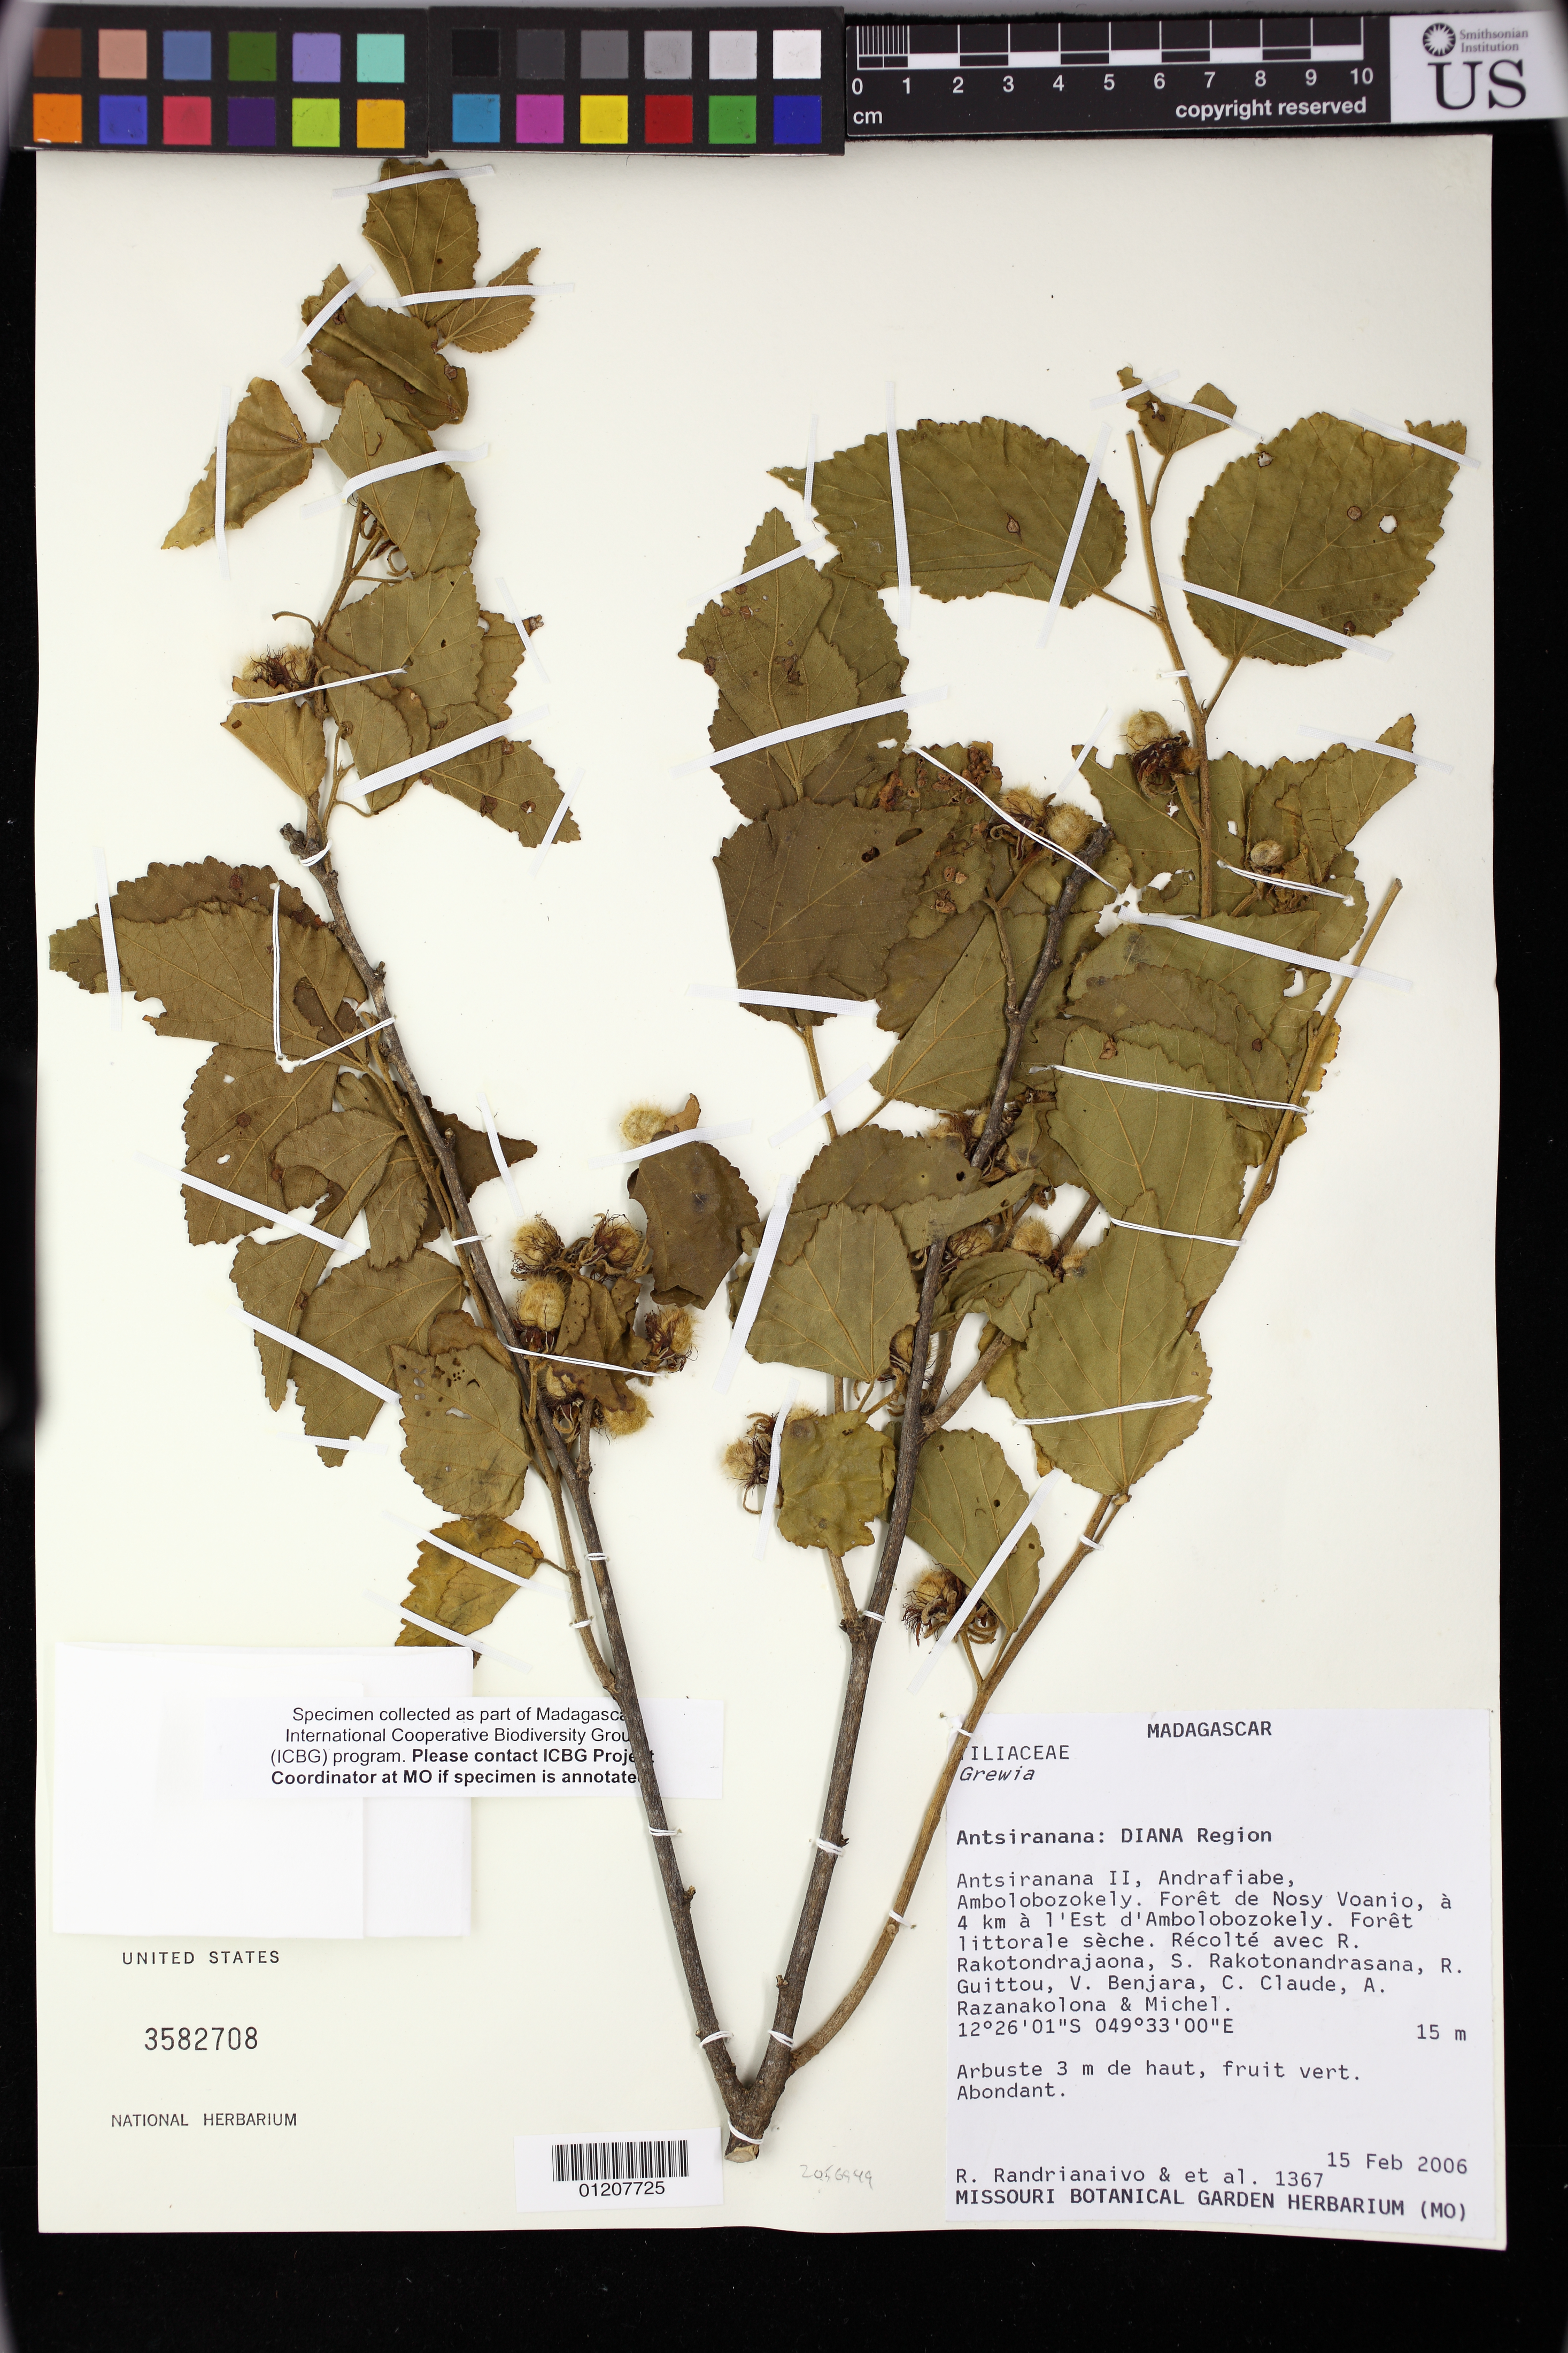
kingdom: Plantae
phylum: Tracheophyta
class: Magnoliopsida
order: Malvales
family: Malvaceae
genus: Grewia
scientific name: Grewia sp.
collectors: R. Randrianaivo, R. Rakotondrajaona, S. Rakotonandrasana & R. Guittou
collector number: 1367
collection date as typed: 15 Feb 2006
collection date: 2006-02-15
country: Madagascar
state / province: Diana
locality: Antsiranana: Diana Region. Antsiranana II, Andrafiabe, Ambolobozokely. Foret de Nosy Voanio, a 4 km a l'Est d'Ambolobozokely. Foret littorale seche.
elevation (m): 15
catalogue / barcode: US 3582708